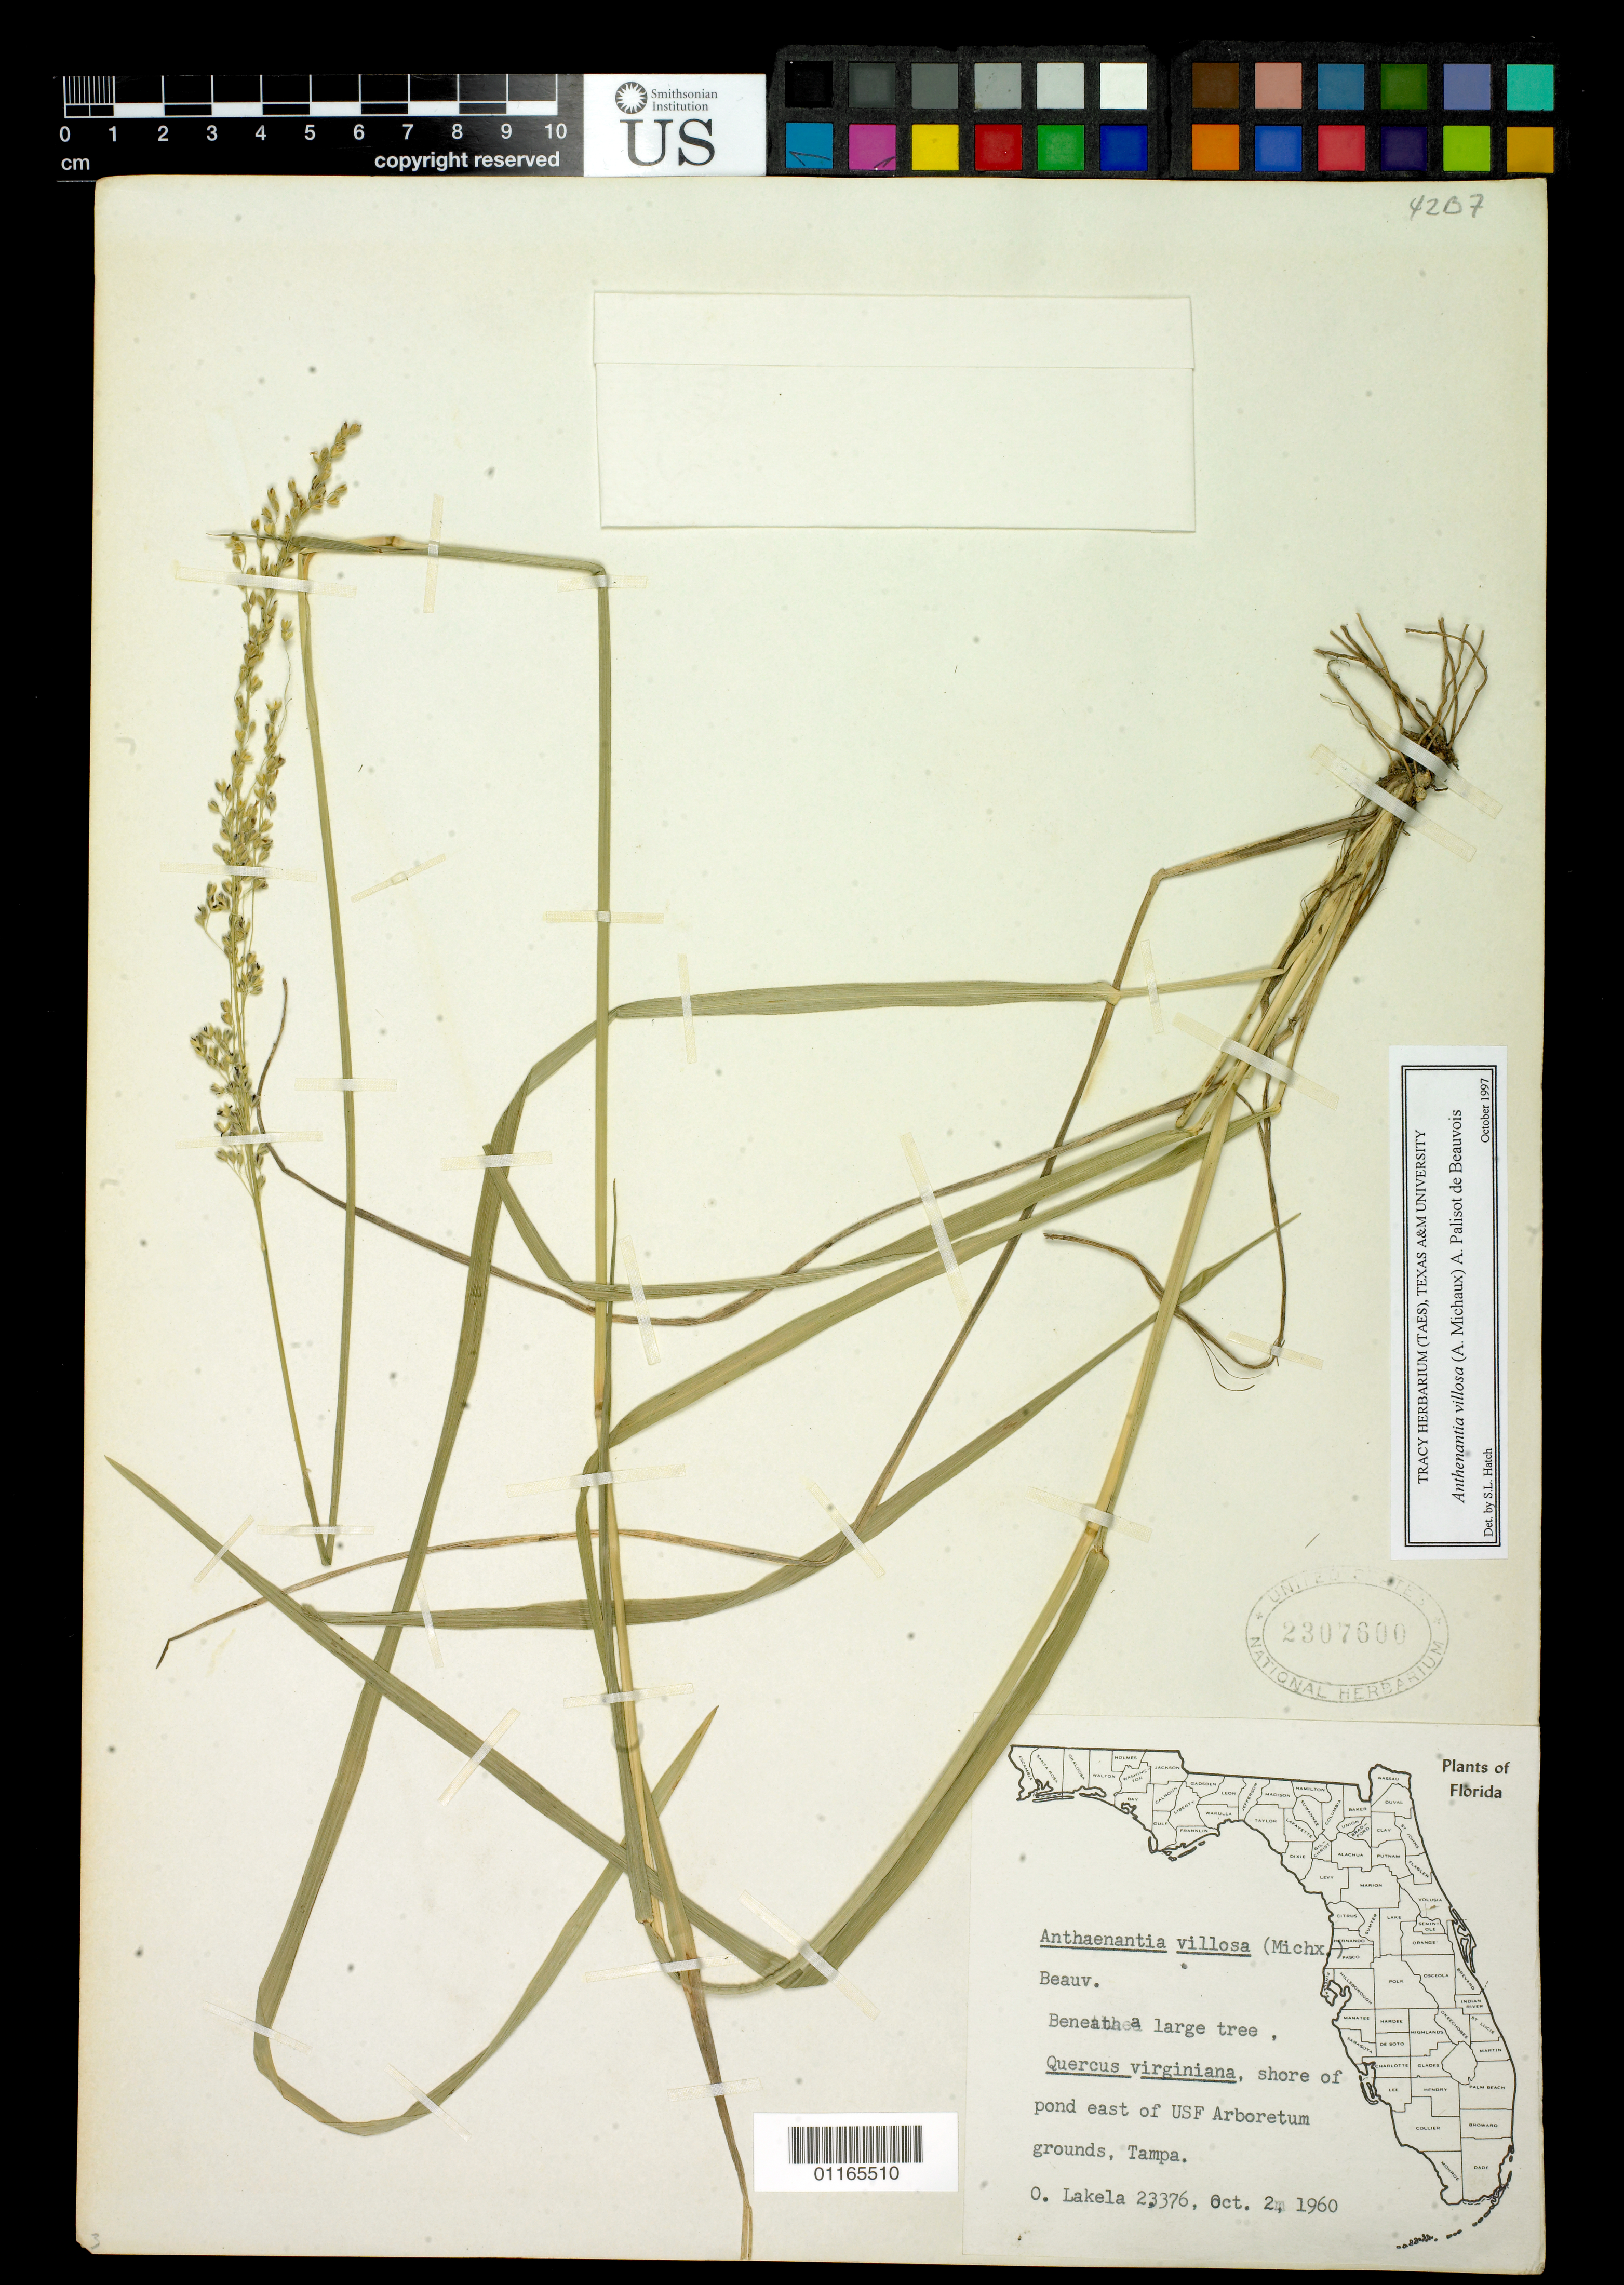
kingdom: Plantae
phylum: Tracheophyta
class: Liliopsida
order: Poales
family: Poaceae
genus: Anthaenantia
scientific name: Anthaenantia villosa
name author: (Michx.) P. Beauv.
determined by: Hatch, Stephan L., Curator (TAES), Texas A & M University (UNITED STATES)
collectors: O. K. Lakela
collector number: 23376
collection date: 1960-10-02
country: United States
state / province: Florida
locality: Shore of pond east of USF Arboretum grounds, Tampa.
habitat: Beneath a large tree, Quercus virginiana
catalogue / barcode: US 2307600